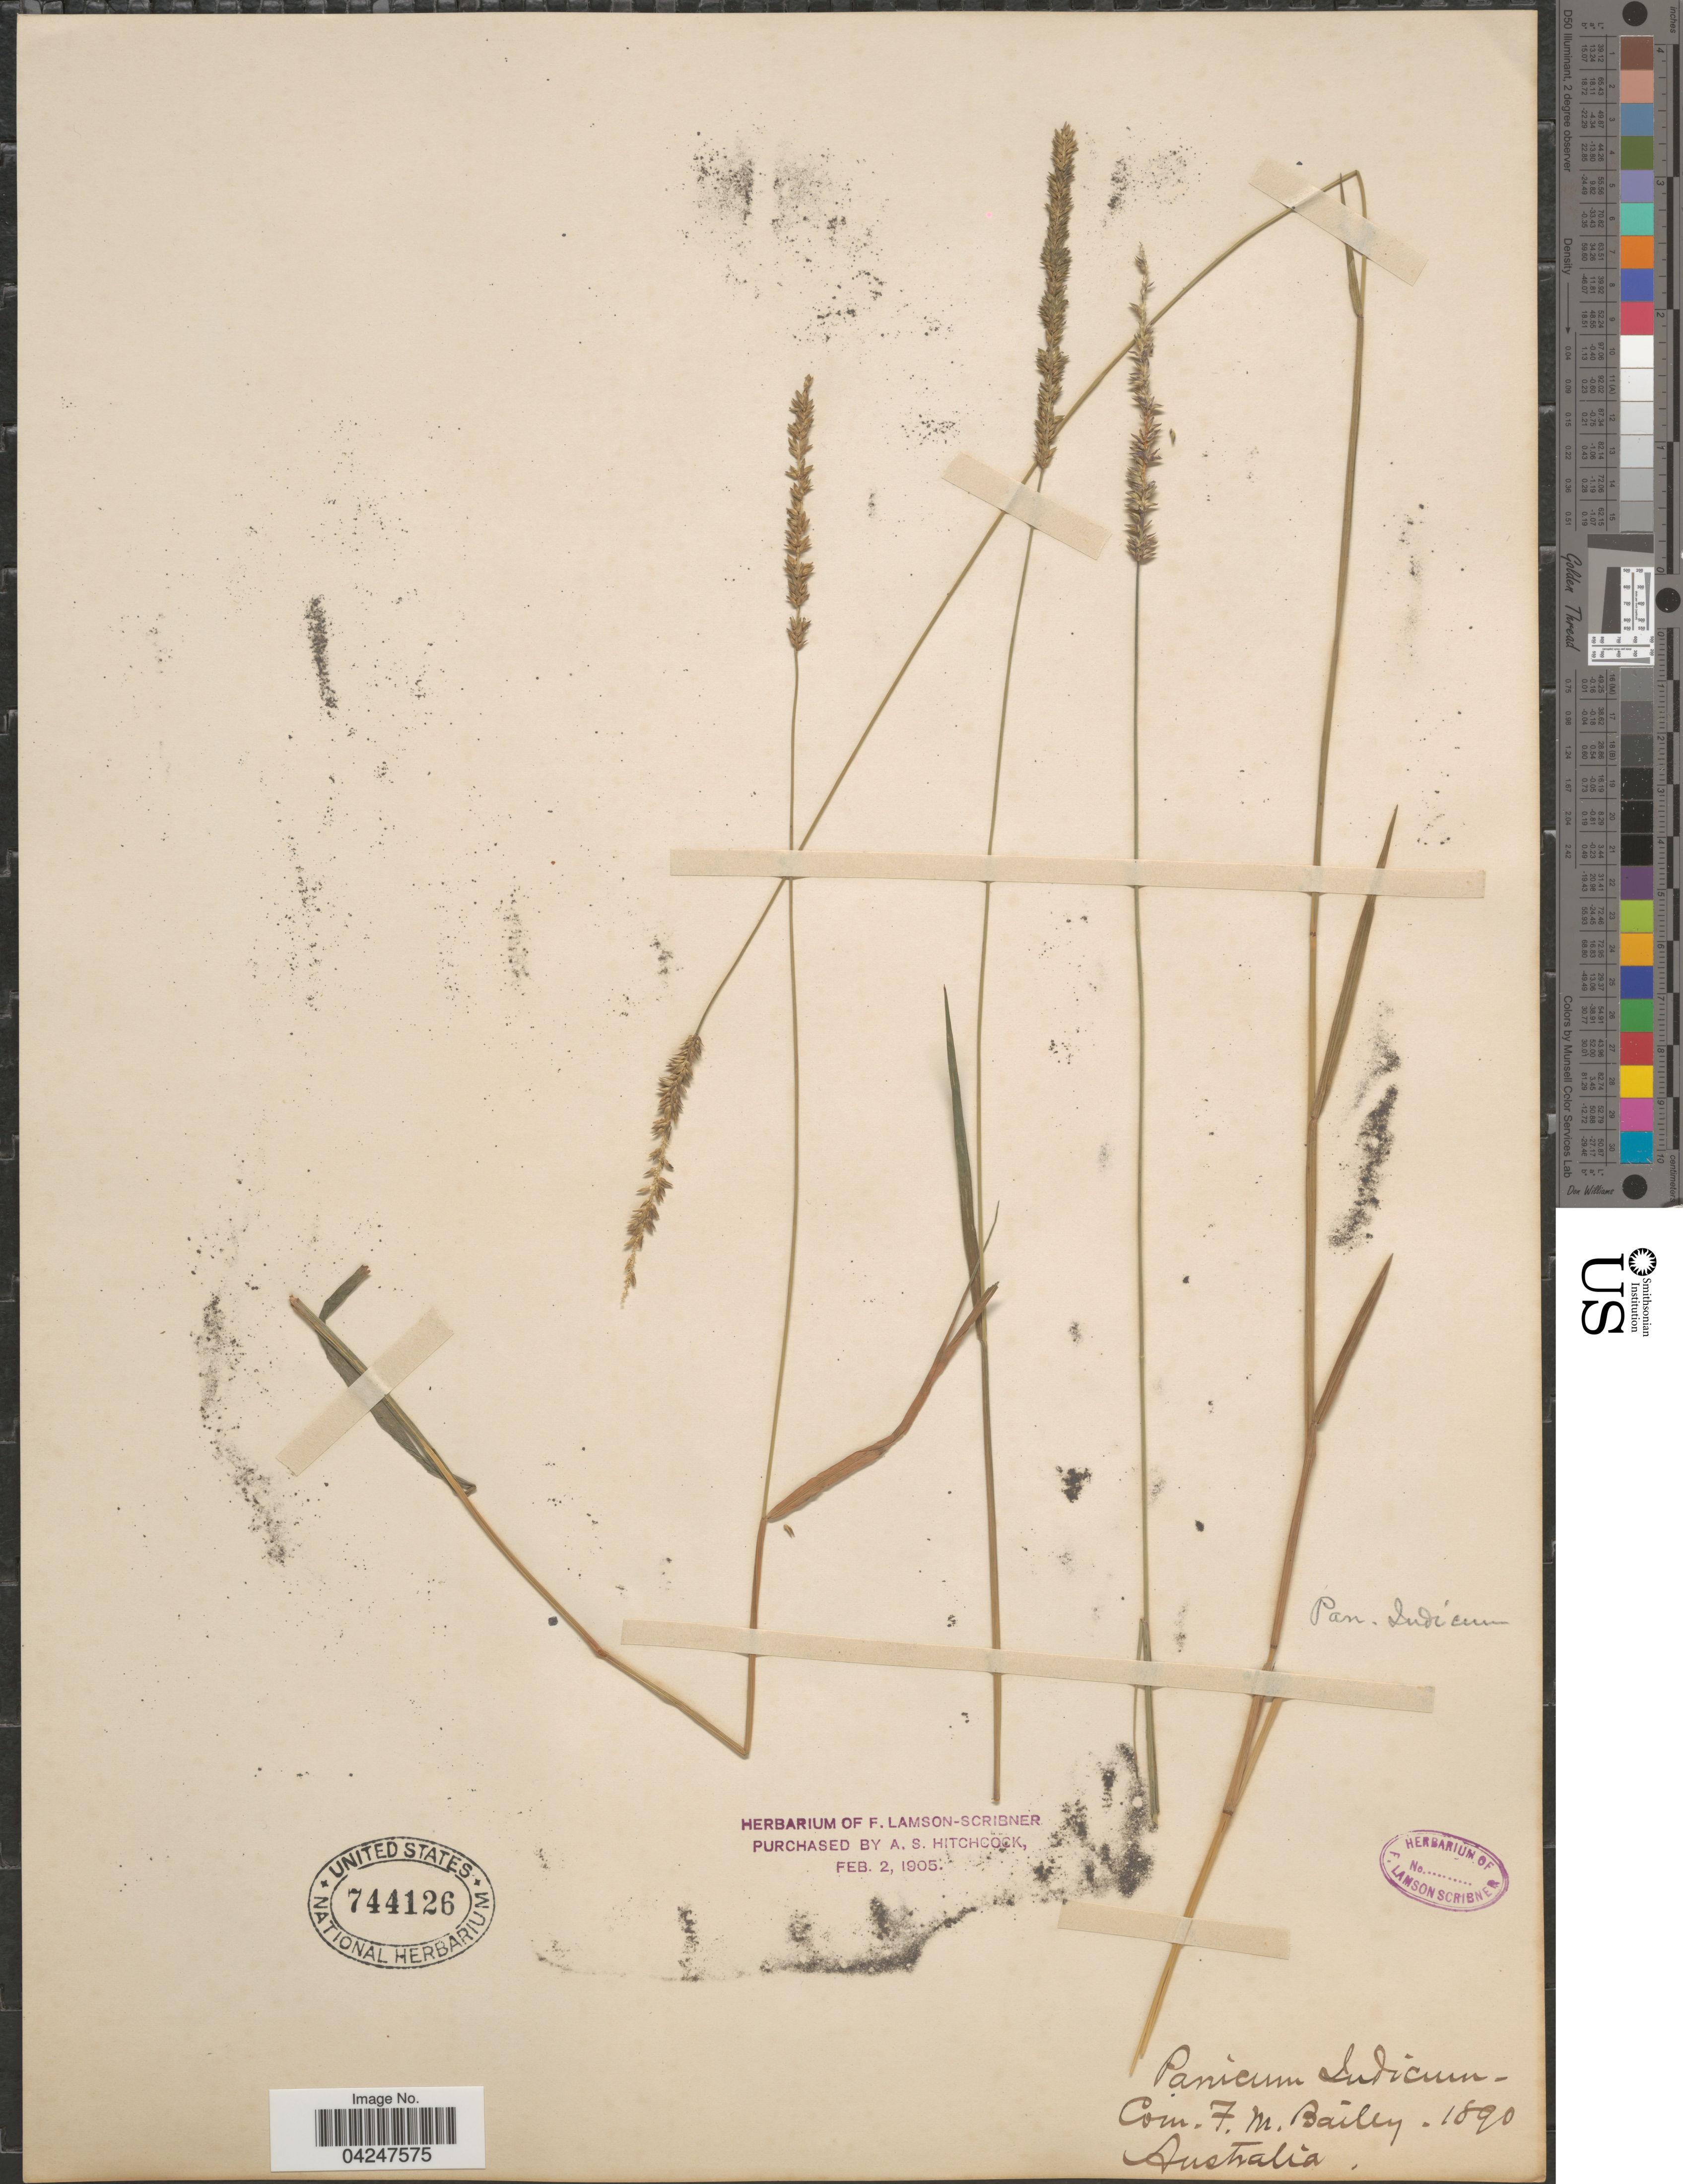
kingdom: Plantae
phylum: Tracheophyta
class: Liliopsida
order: Poales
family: Poaceae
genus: Sacciolepis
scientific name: Sacciolepis indica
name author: (L.) Chase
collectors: ex herb. F. Lamson Scribner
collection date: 1890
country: Australia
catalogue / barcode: US 744126